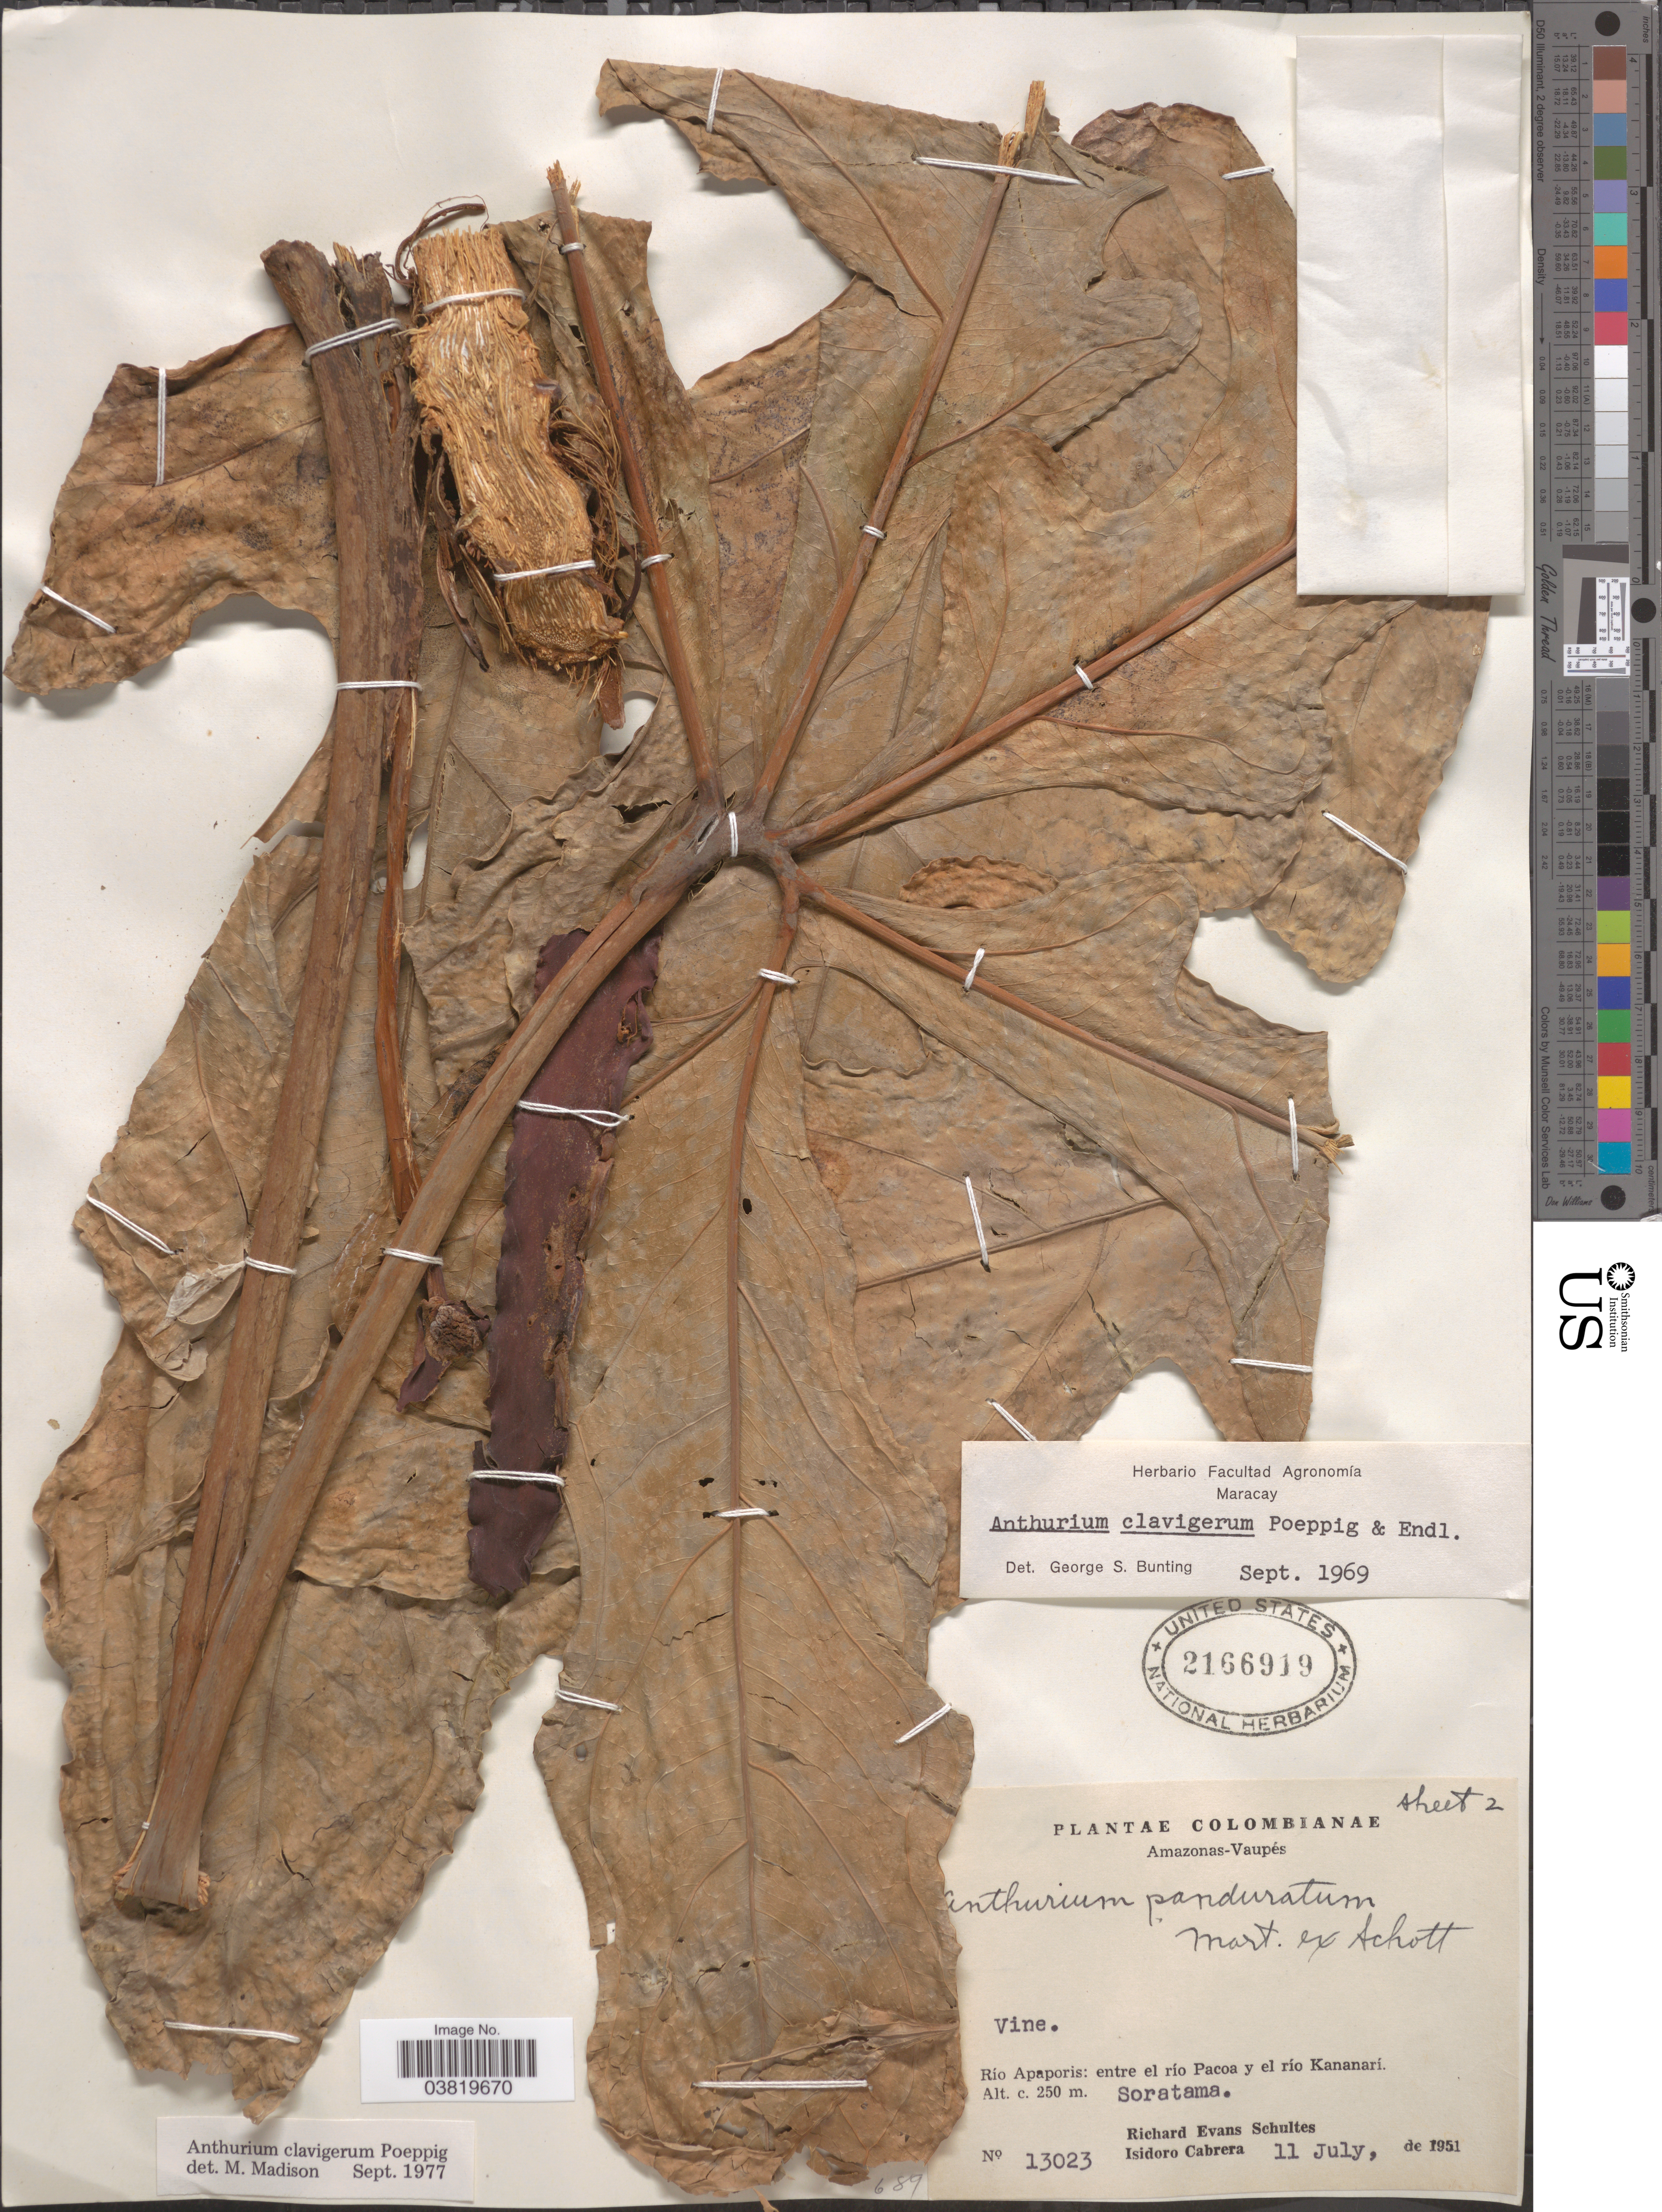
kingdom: Plantae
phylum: Tracheophyta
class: Liliopsida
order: Alismatales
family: Araceae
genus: Anthurium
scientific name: Anthurium clavigerum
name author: Poepp. & Endl.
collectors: R. E. Schultes & I. Cabrera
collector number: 13023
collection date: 1951-07-11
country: Colombia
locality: Amazonas-Vaupés. Río Apaporis: entre el río Pacoa y el río Kananarí. Soratama.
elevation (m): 250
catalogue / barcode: US 2166919